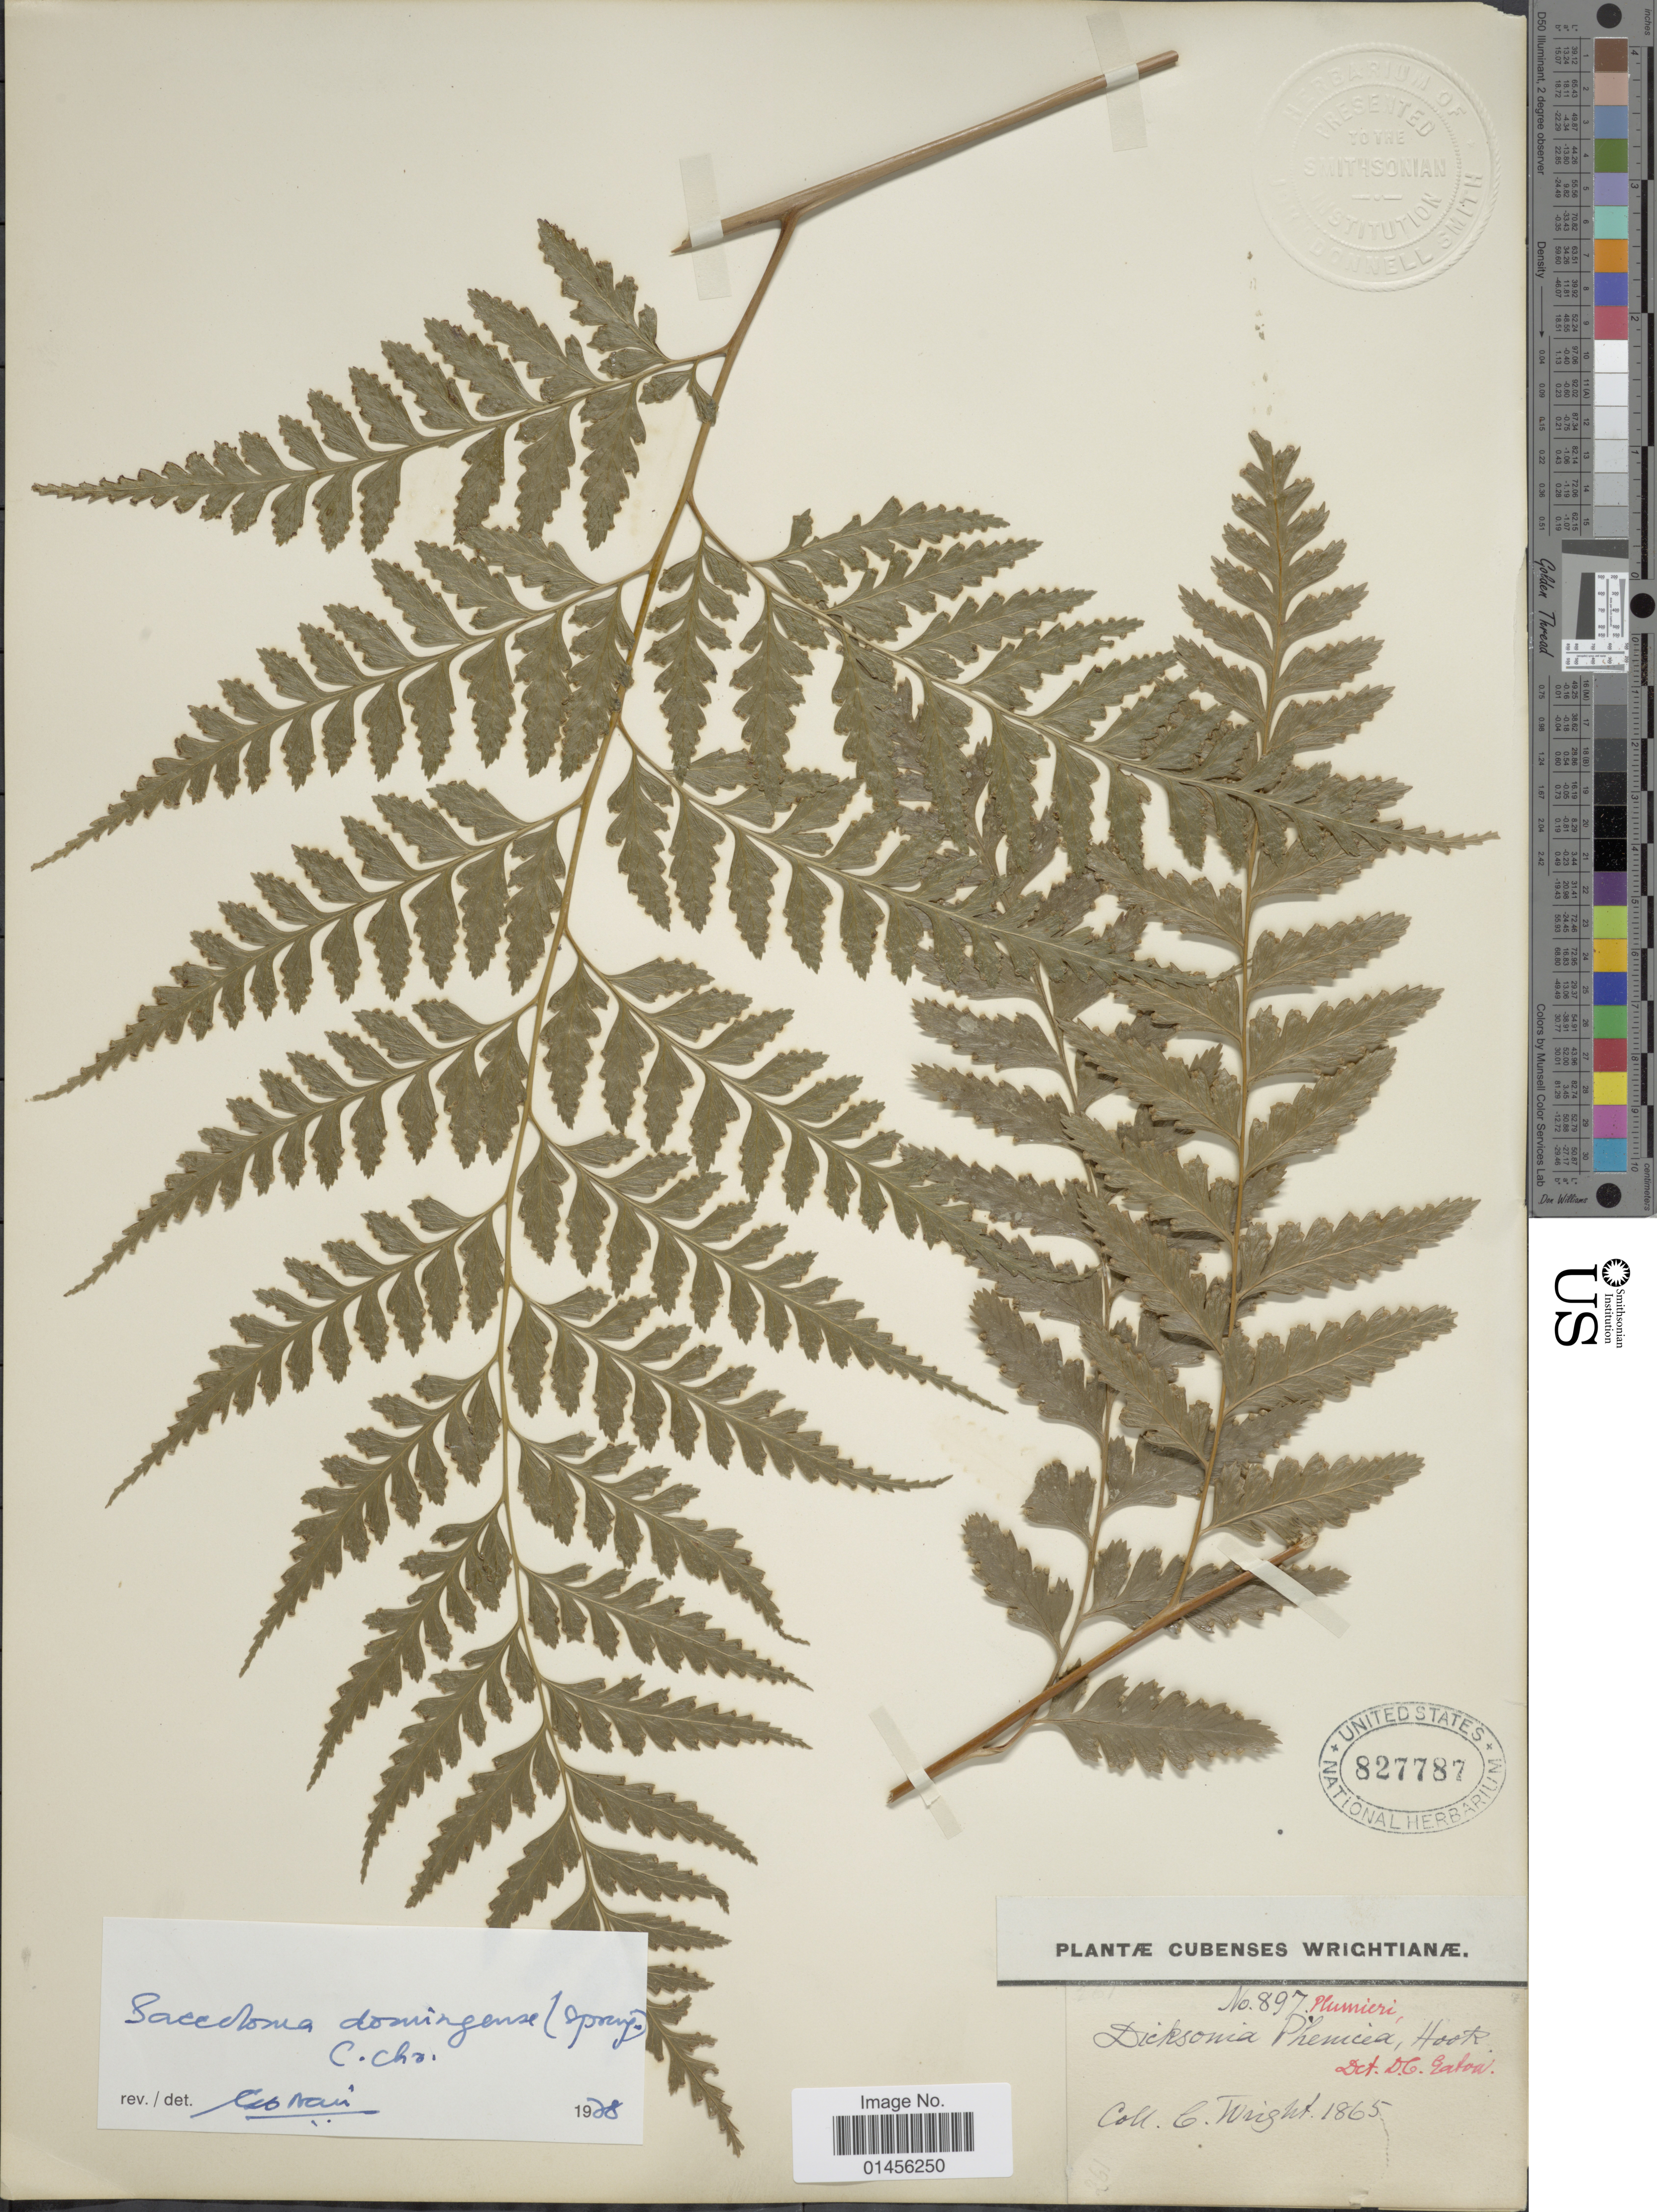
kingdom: Plantae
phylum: Tracheophyta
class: Polypodiopsida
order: Polypodiales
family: Saccolomataceae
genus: Saccoloma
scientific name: Saccoloma domingense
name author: (Spreng.) C. Chr.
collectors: C. Wright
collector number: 897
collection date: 1865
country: Cuba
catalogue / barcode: US 827787